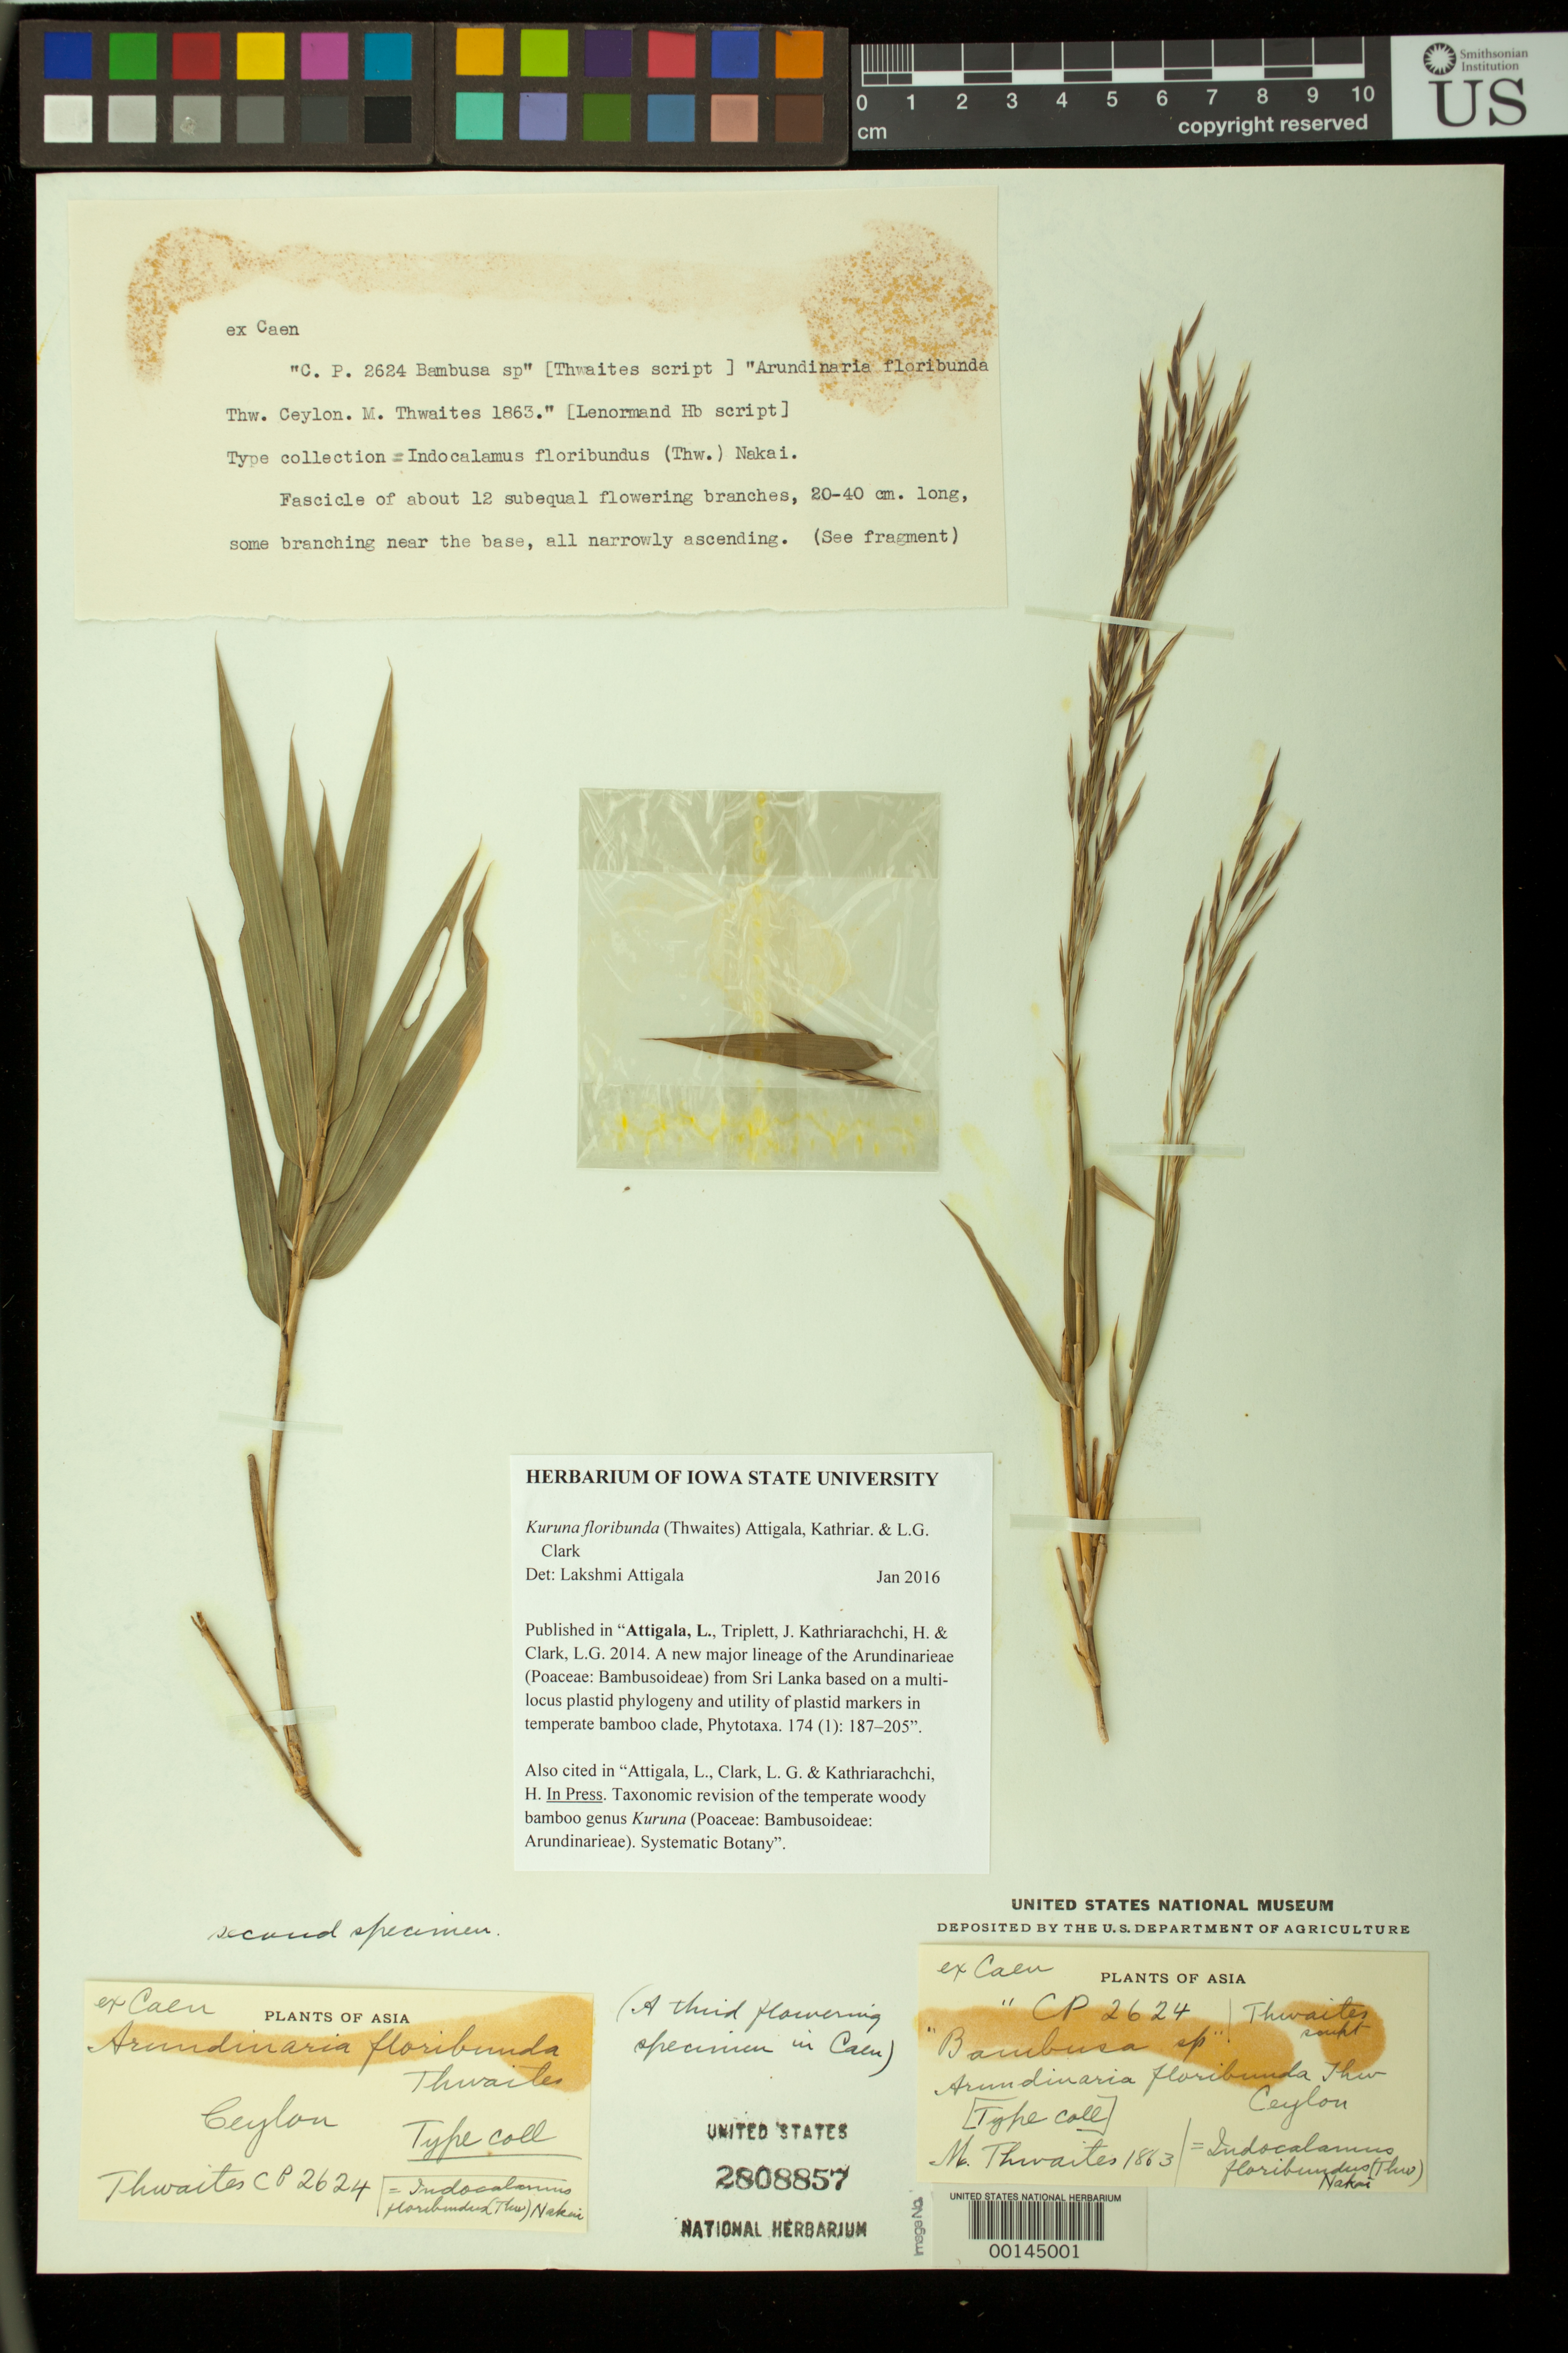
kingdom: Plantae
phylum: Tracheophyta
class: Liliopsida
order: Poales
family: Poaceae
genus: Arundinaria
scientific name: Arundinaria floribunda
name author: Thwaites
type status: Type Collection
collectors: G. H. K. Thwaites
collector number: C.P. 2624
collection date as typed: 1863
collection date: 1863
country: Sri Lanka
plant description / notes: Fragmentary material of type specimen(s?) ex herb. Caen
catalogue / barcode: US 2808857